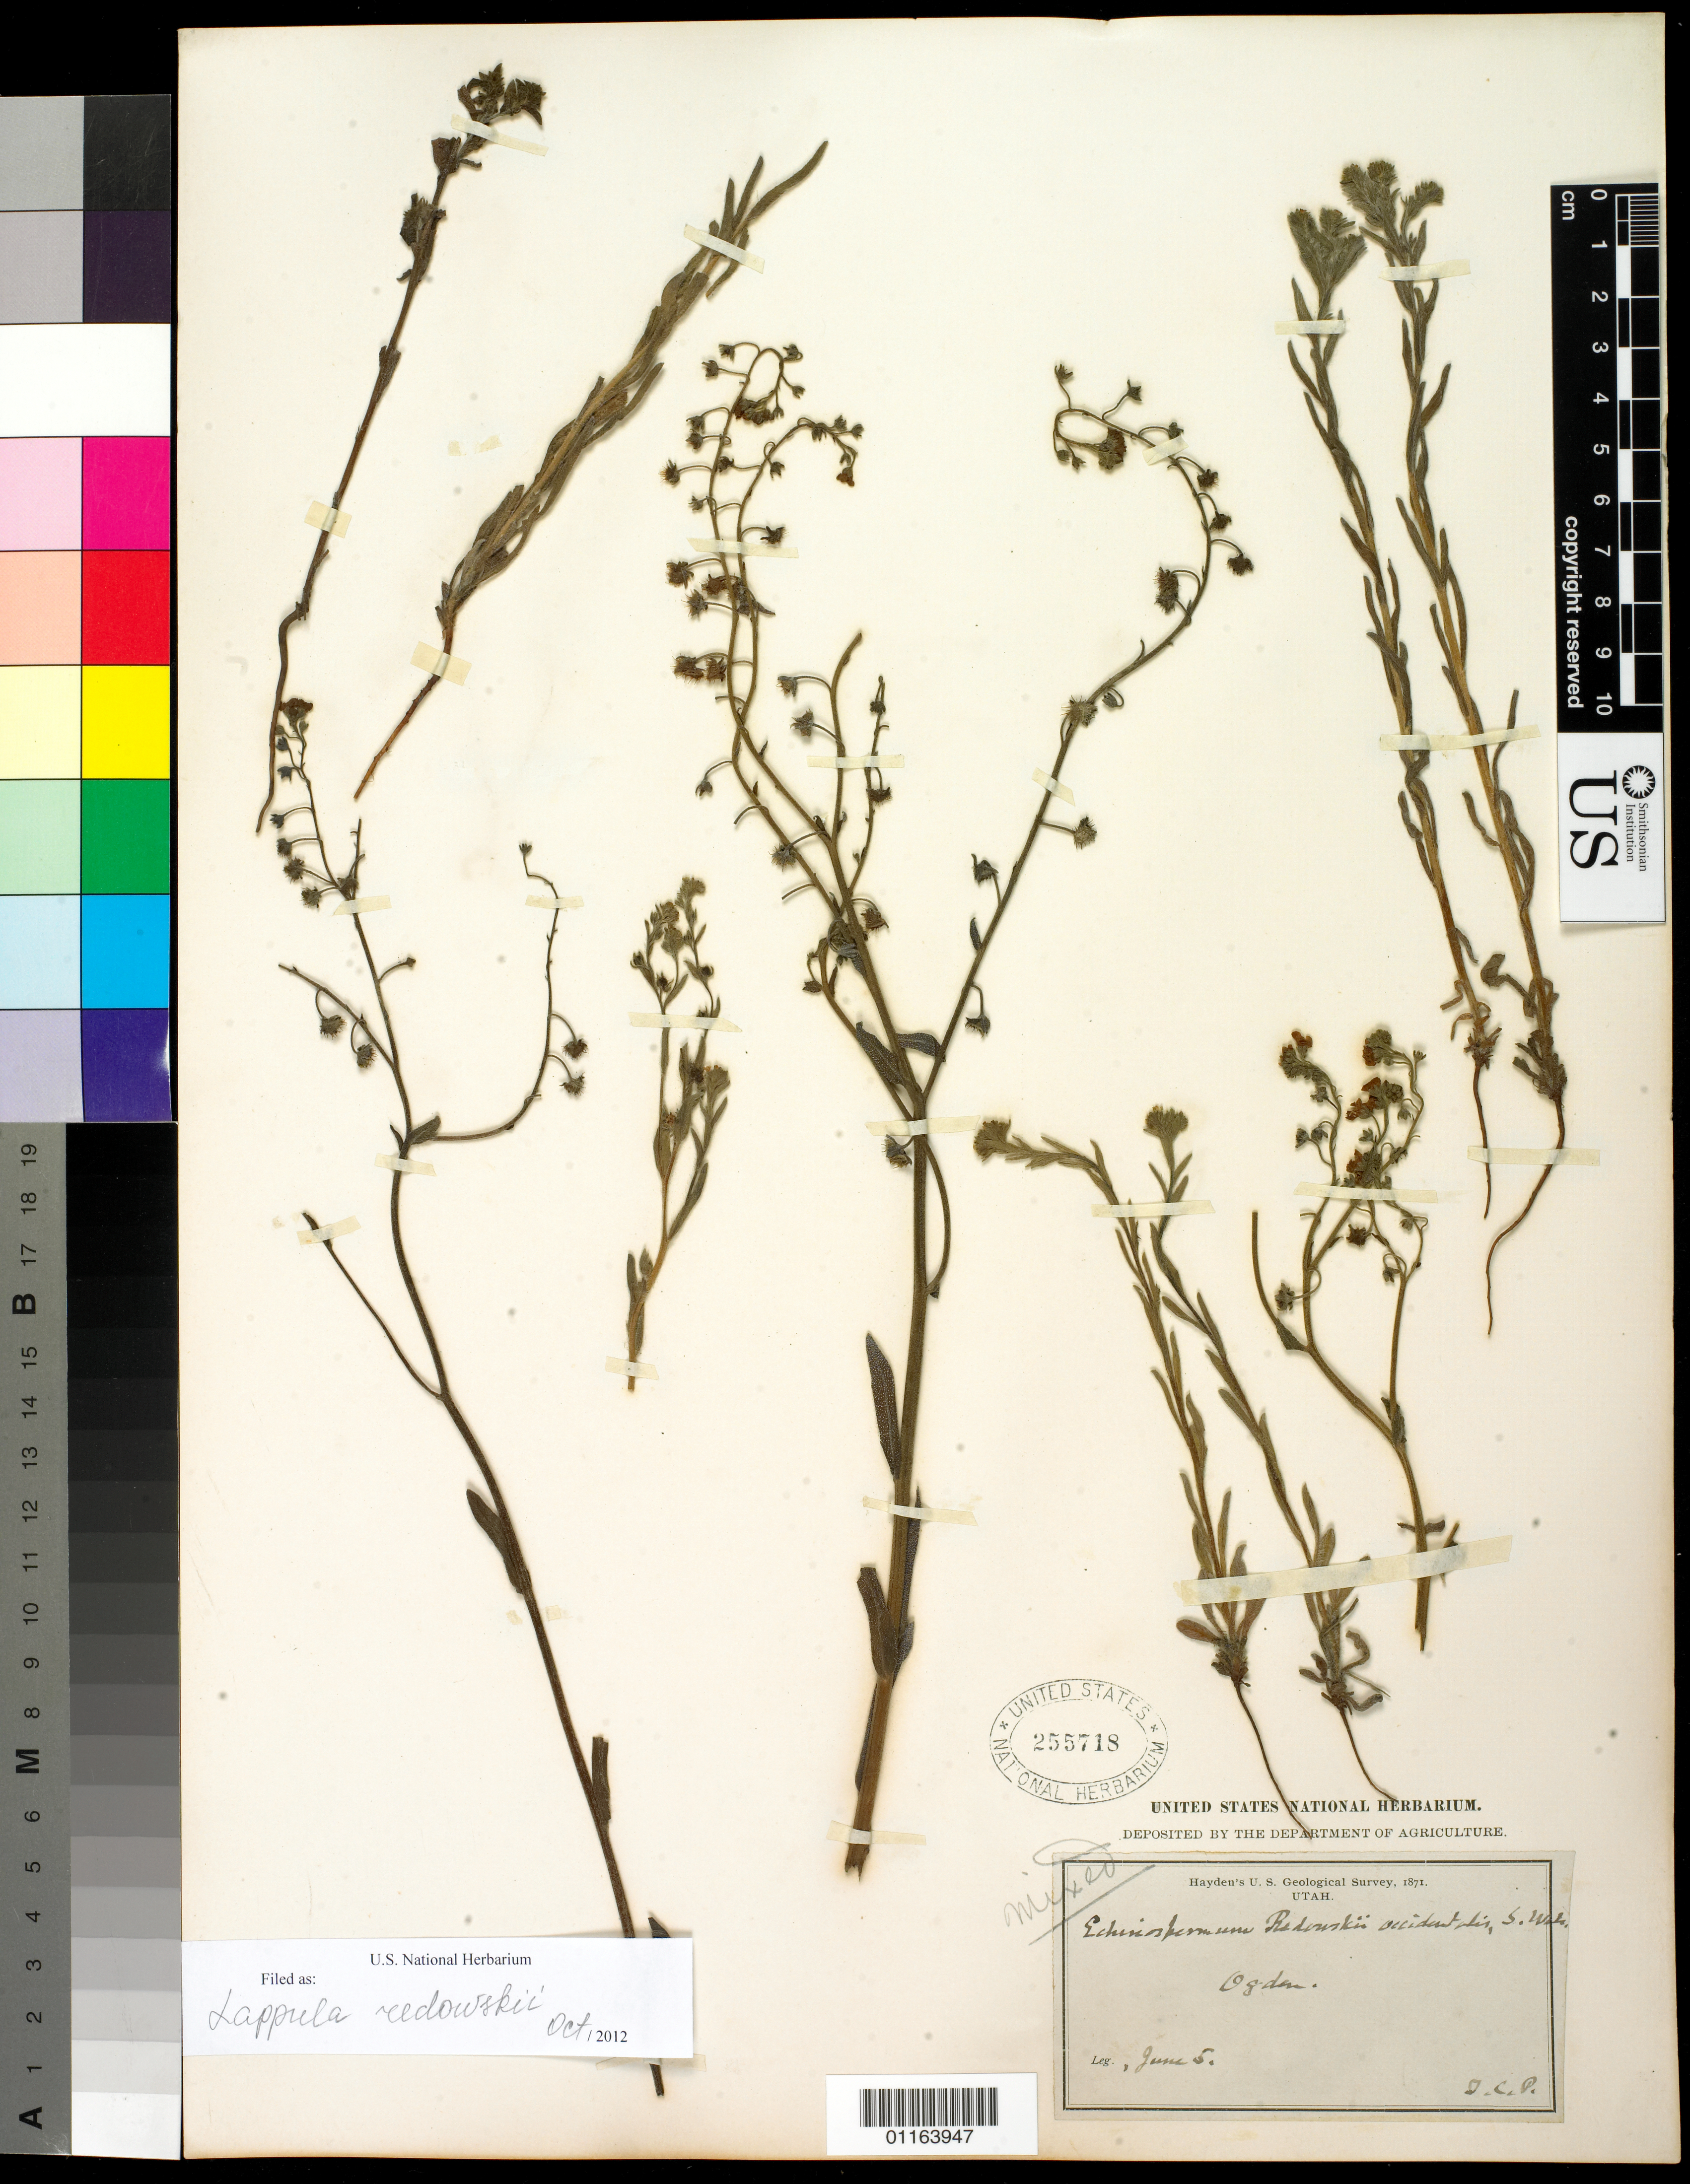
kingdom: Plantae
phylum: Tracheophyta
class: Magnoliopsida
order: Boraginales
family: Boraginaceae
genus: Lappula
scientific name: Lappula redowskii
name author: (Hornem.) Greene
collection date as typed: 5 Jun 1871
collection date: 1871-06-05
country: United States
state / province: Utah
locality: Ogden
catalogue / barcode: US 255718